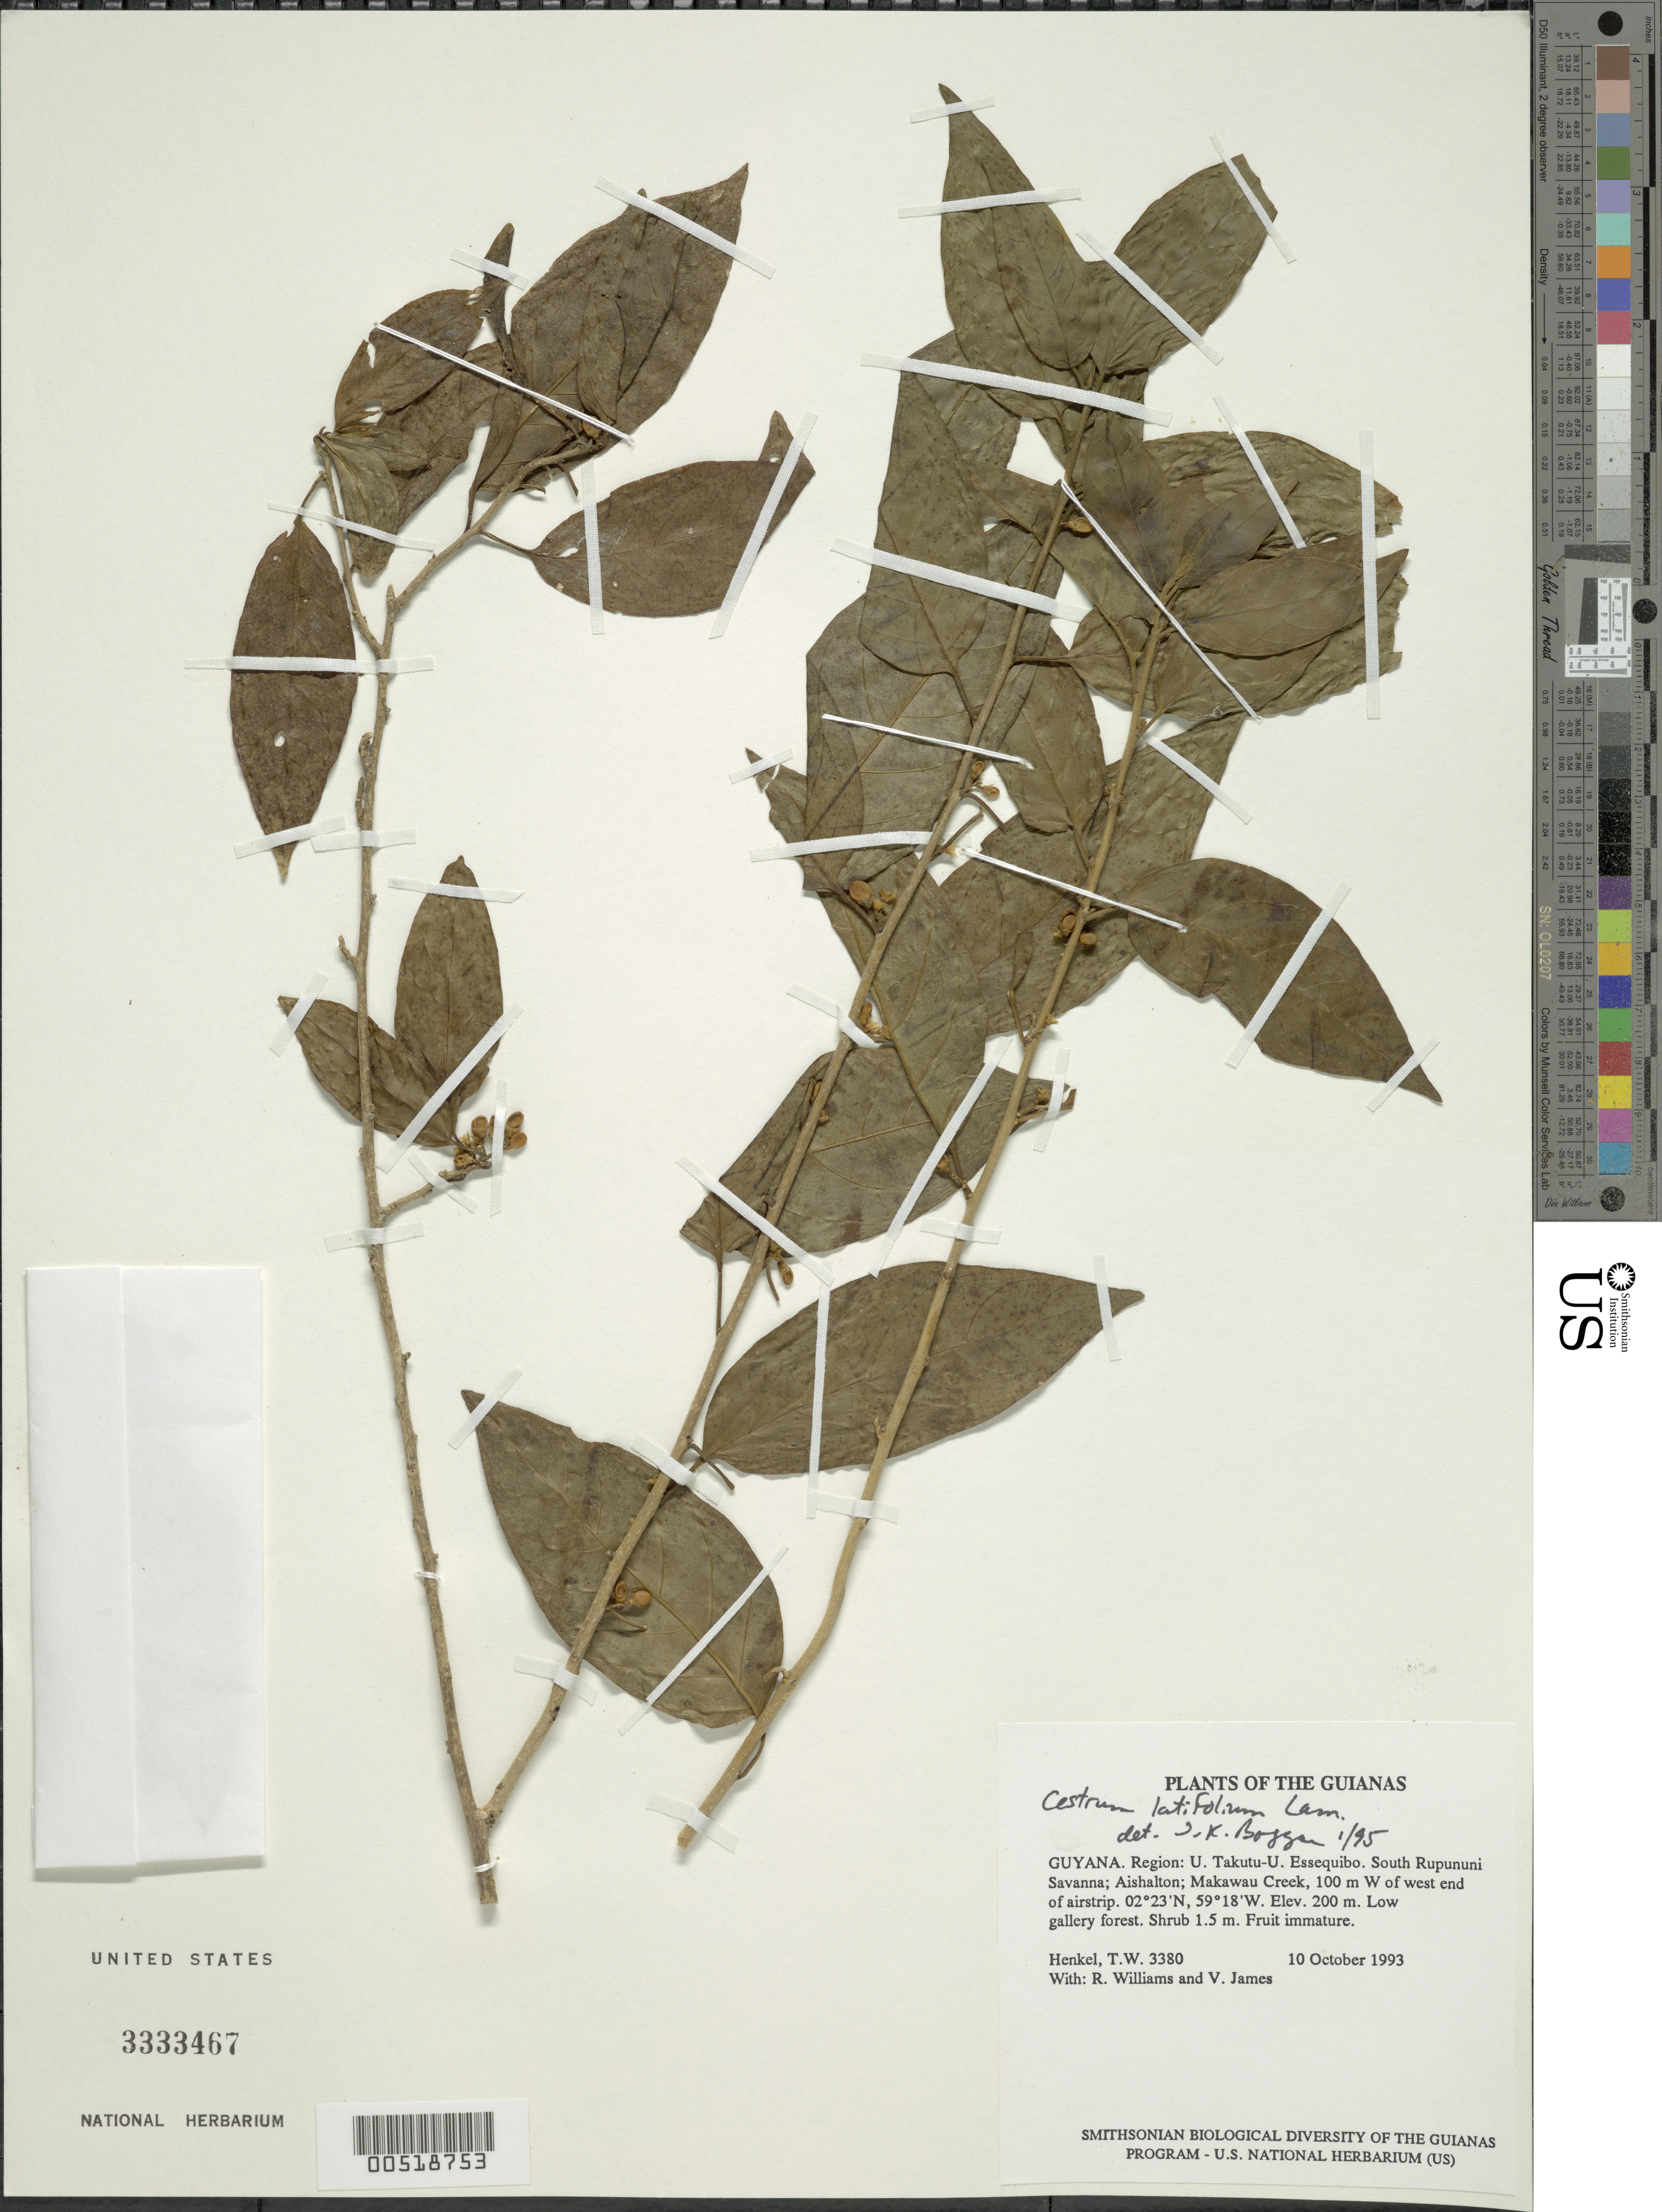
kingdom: Plantae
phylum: Tracheophyta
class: Magnoliopsida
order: Solanales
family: Solanaceae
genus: Cestrum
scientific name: Cestrum latifolium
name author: Lam.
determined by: Boggan, J. K., (US), NMNH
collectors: T. Henkel, R. Williams & V. James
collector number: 3380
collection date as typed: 10 October 1993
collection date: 1993-10-10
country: Guyana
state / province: U. Takutu-U. Essequibo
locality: South Rupununi Savanna; Aishalton; Makawau Creek, 100 m W of west end of airstrip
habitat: Low gallery forest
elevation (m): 200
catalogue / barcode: US 3333467